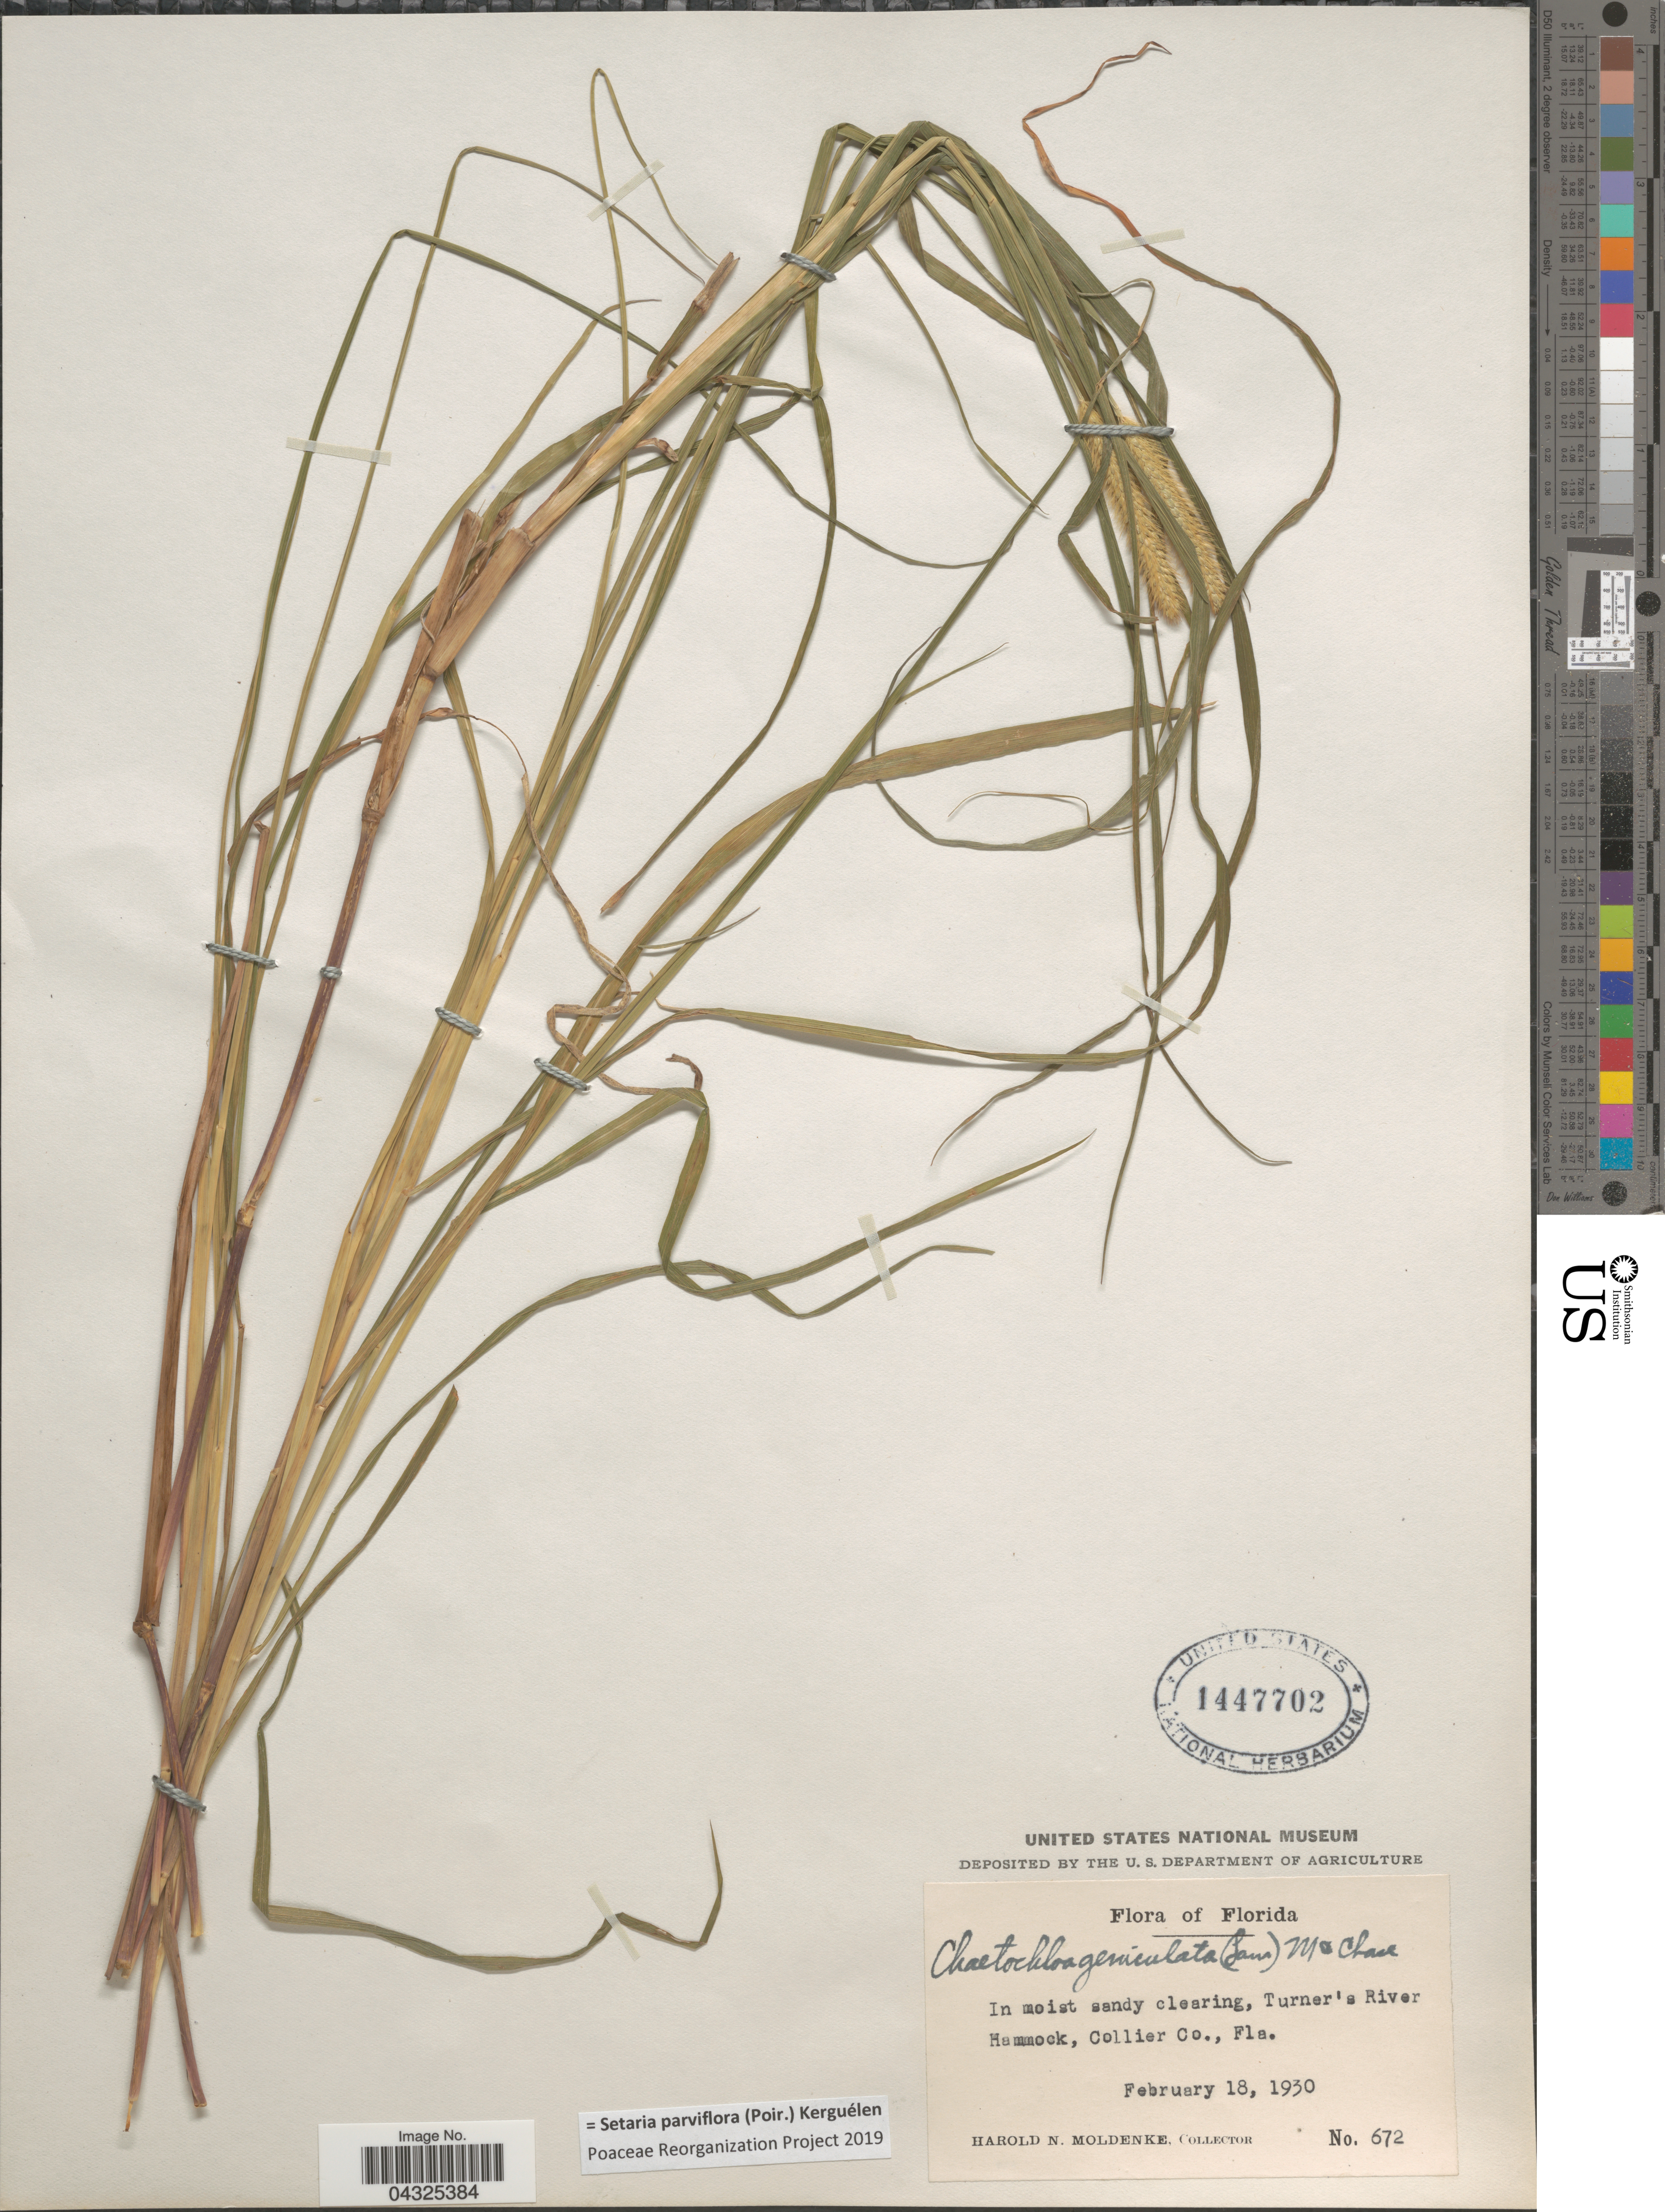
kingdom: Plantae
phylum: Tracheophyta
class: Liliopsida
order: Poales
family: Poaceae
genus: Setaria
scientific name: Setaria parviflora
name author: (Poir.) Kerguélen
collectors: H. N. Moldenke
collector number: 672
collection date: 1930-02-18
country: United States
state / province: Florida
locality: Turner's River Hammock, Collier Co.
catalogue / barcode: US 1447702